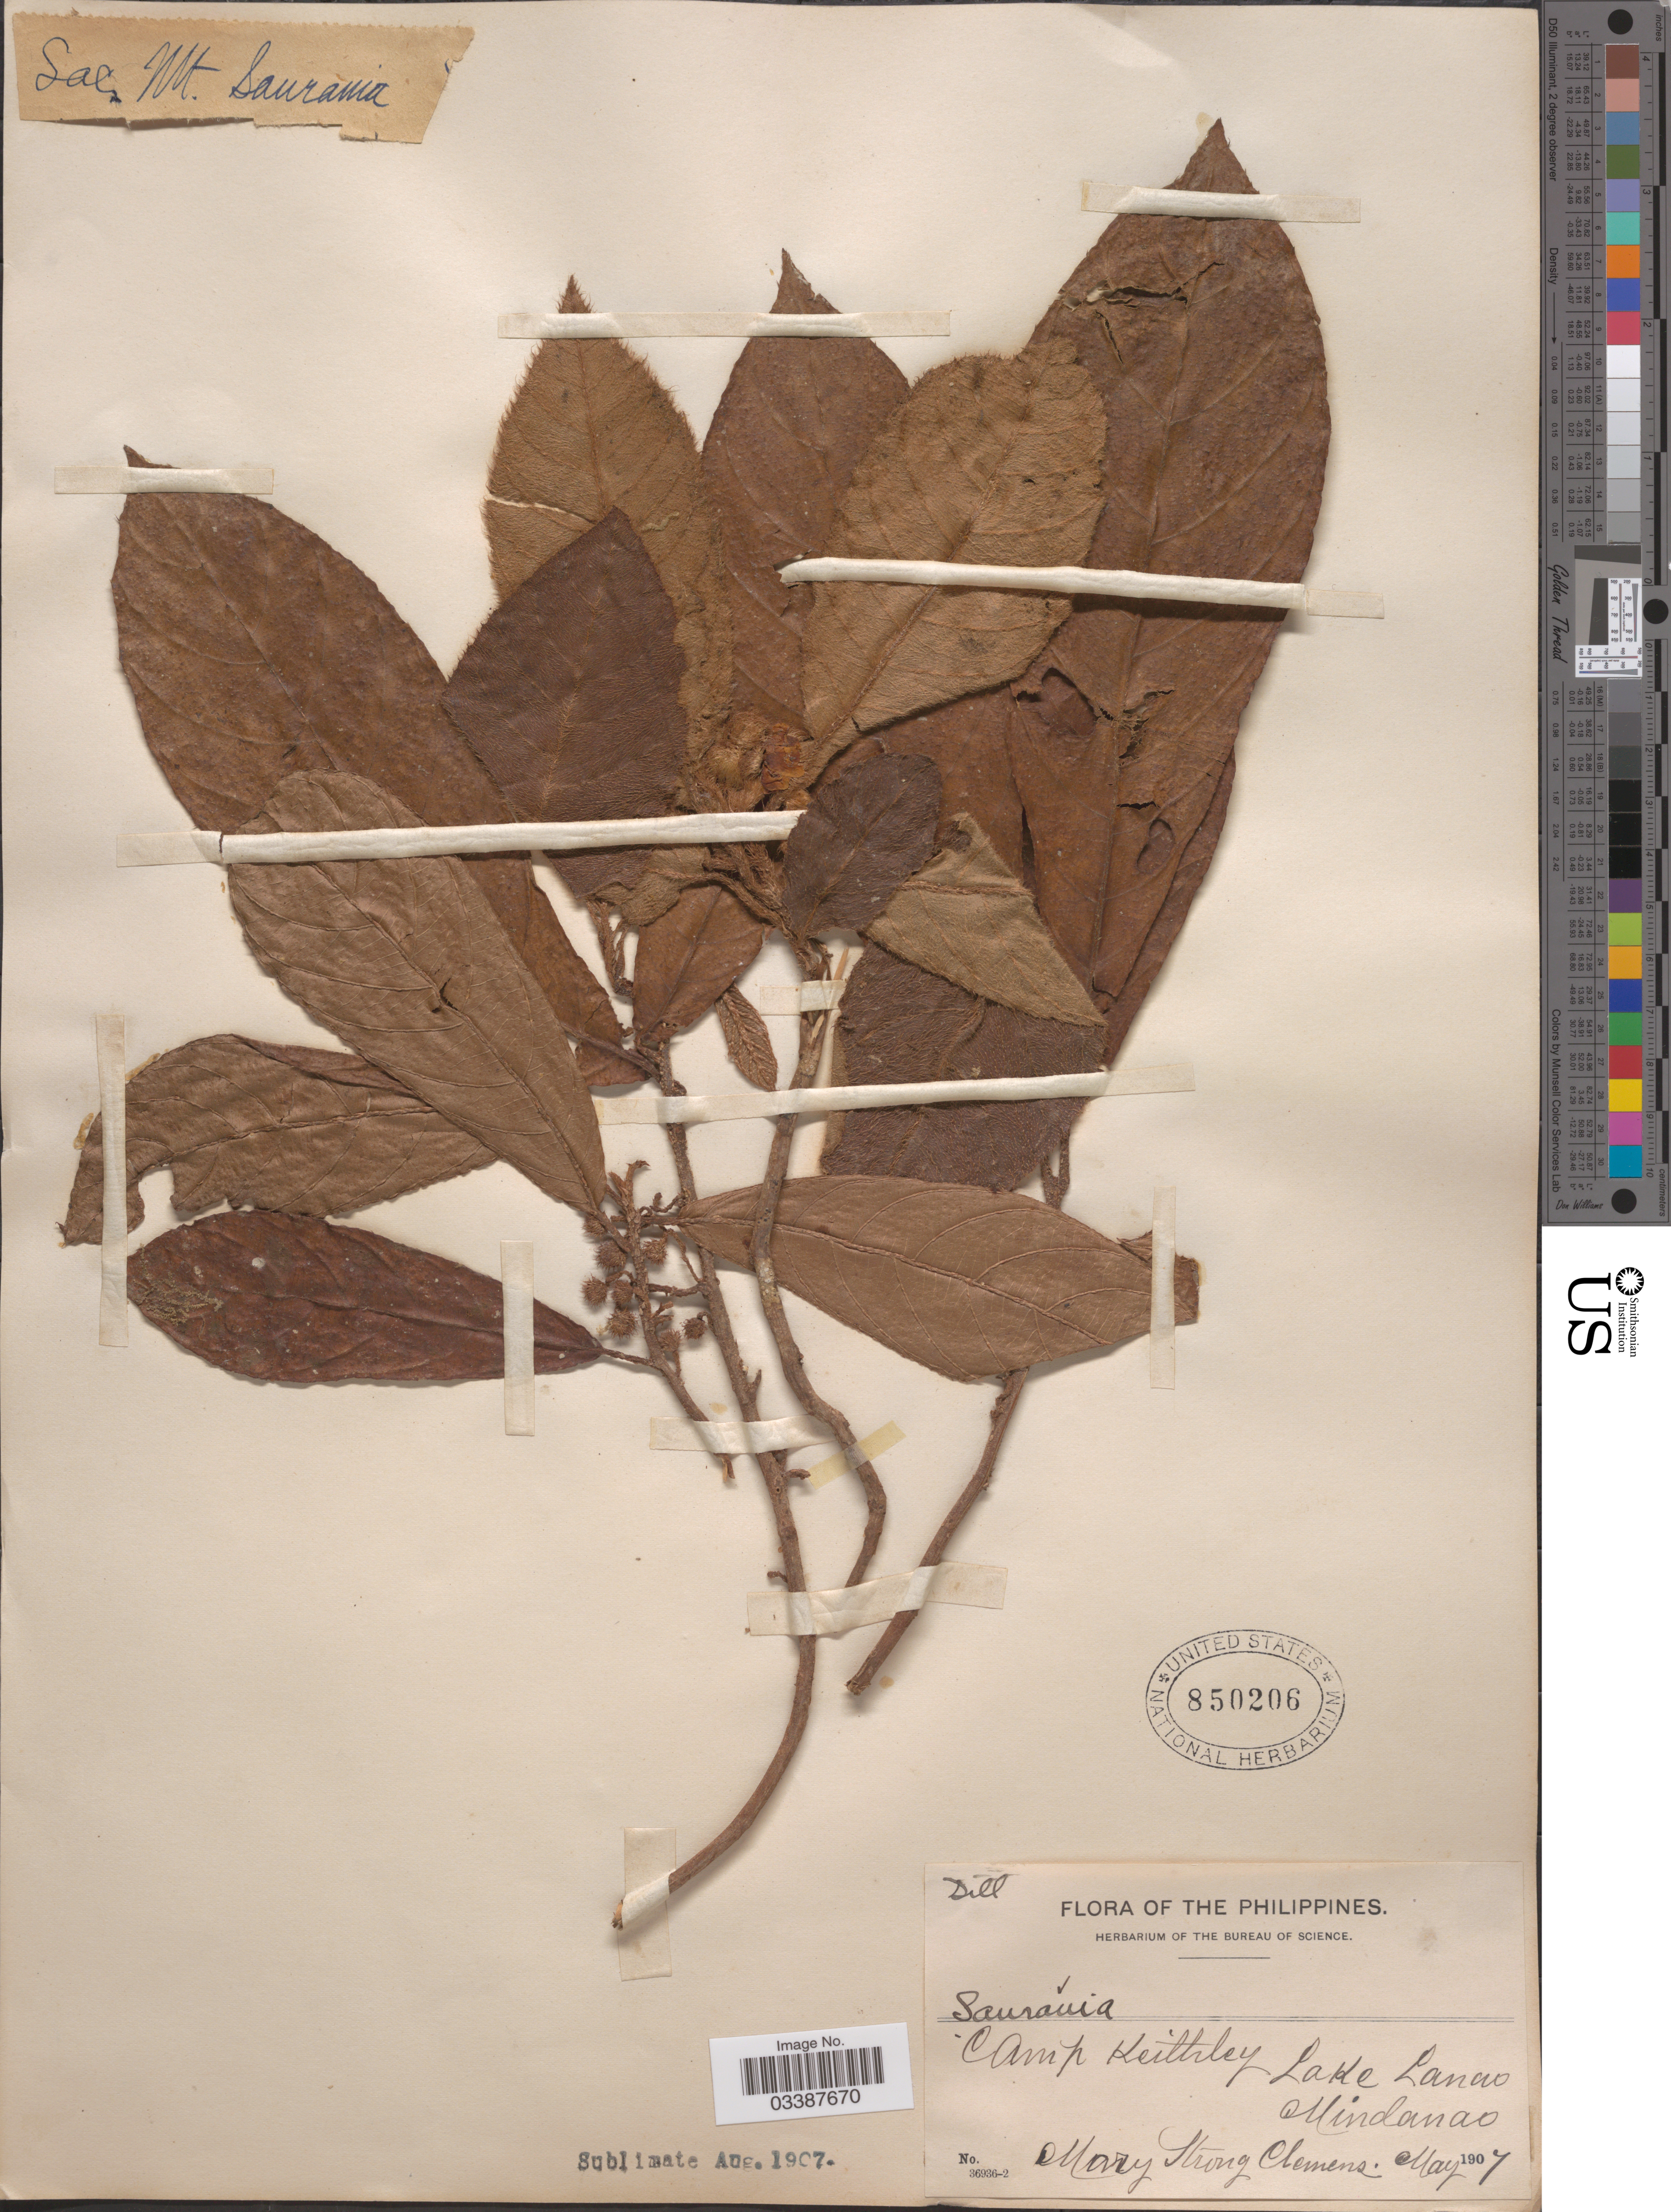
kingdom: Plantae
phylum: Tracheophyta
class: Magnoliopsida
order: Ericales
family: Actinidiaceae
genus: Saurauia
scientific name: Saurauia sp.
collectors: M. S. Clemens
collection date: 1907-05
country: Philippines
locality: Camp Keithley, Lake Lanao, Mindanao.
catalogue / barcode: US 850206